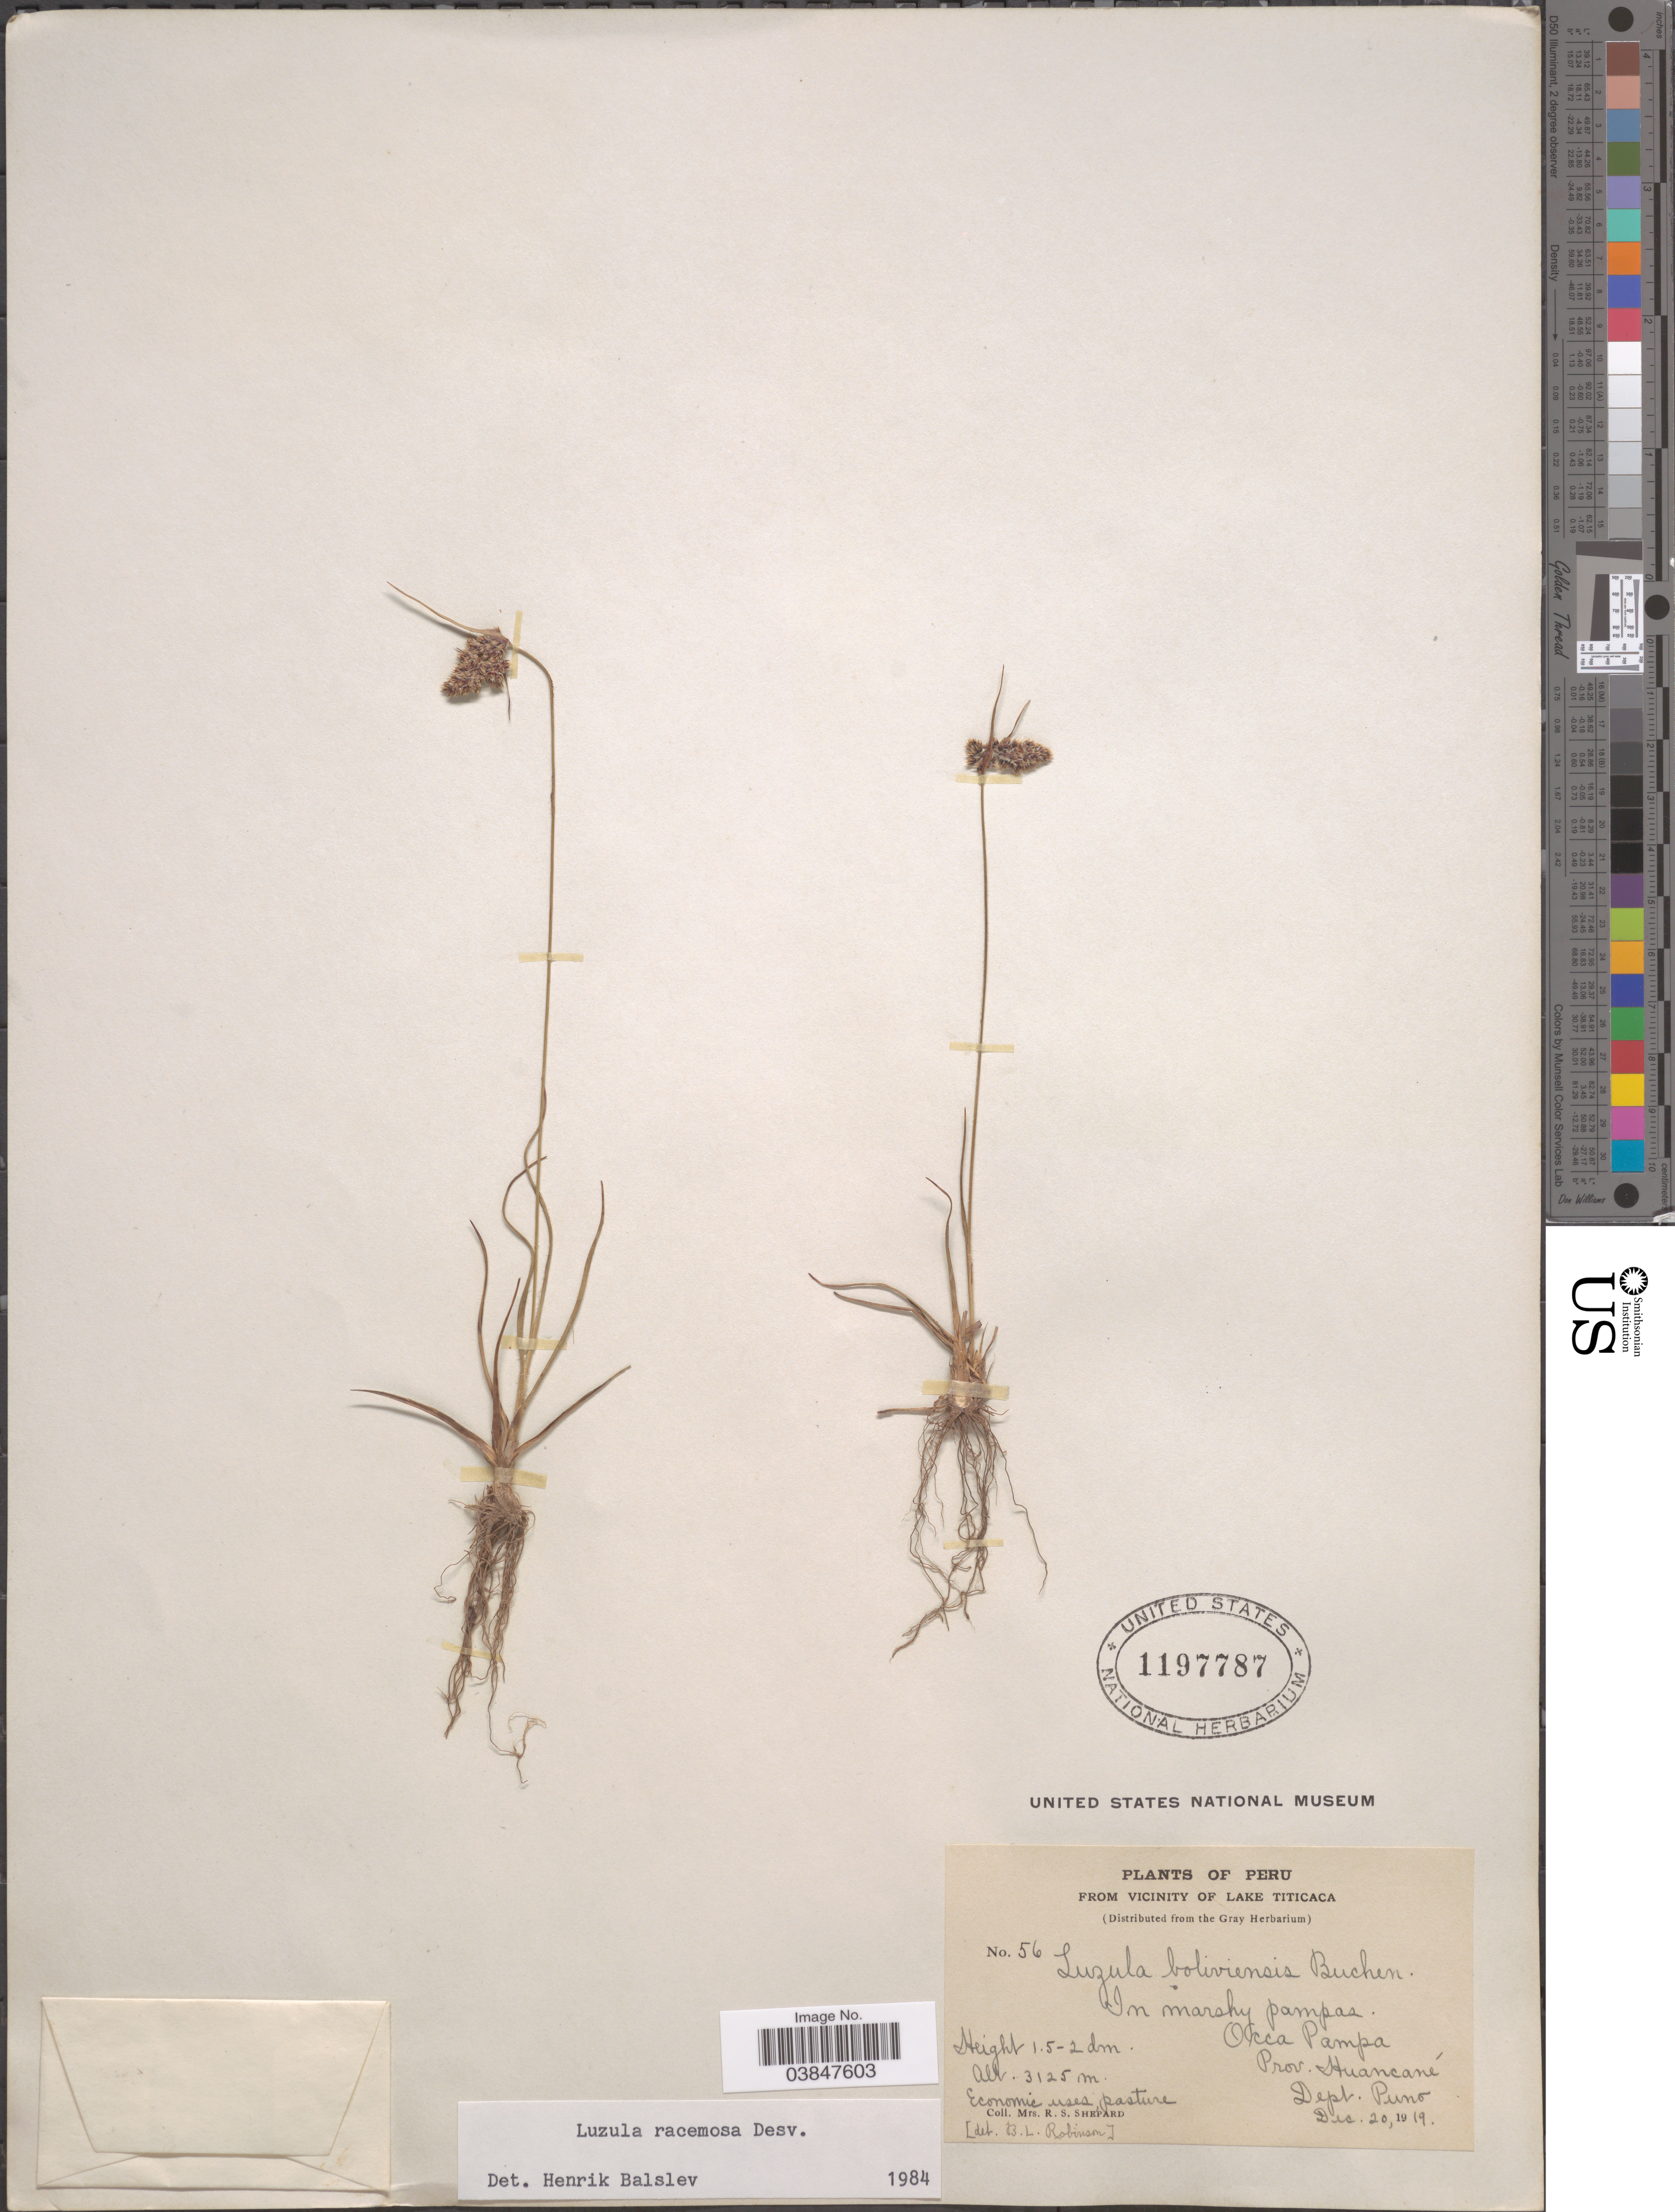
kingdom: Plantae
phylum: Tracheophyta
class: Liliopsida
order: Poales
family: Juncaceae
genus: Luzula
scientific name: Luzula racemosa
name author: Desv.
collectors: R. Shepard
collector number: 56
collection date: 1919-12-20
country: Peru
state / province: Puno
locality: Vicinity of Lake Titicaca. Occa Pampa. Prov. Huancané. Dept. Puno.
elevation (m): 3125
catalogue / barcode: US 1197787